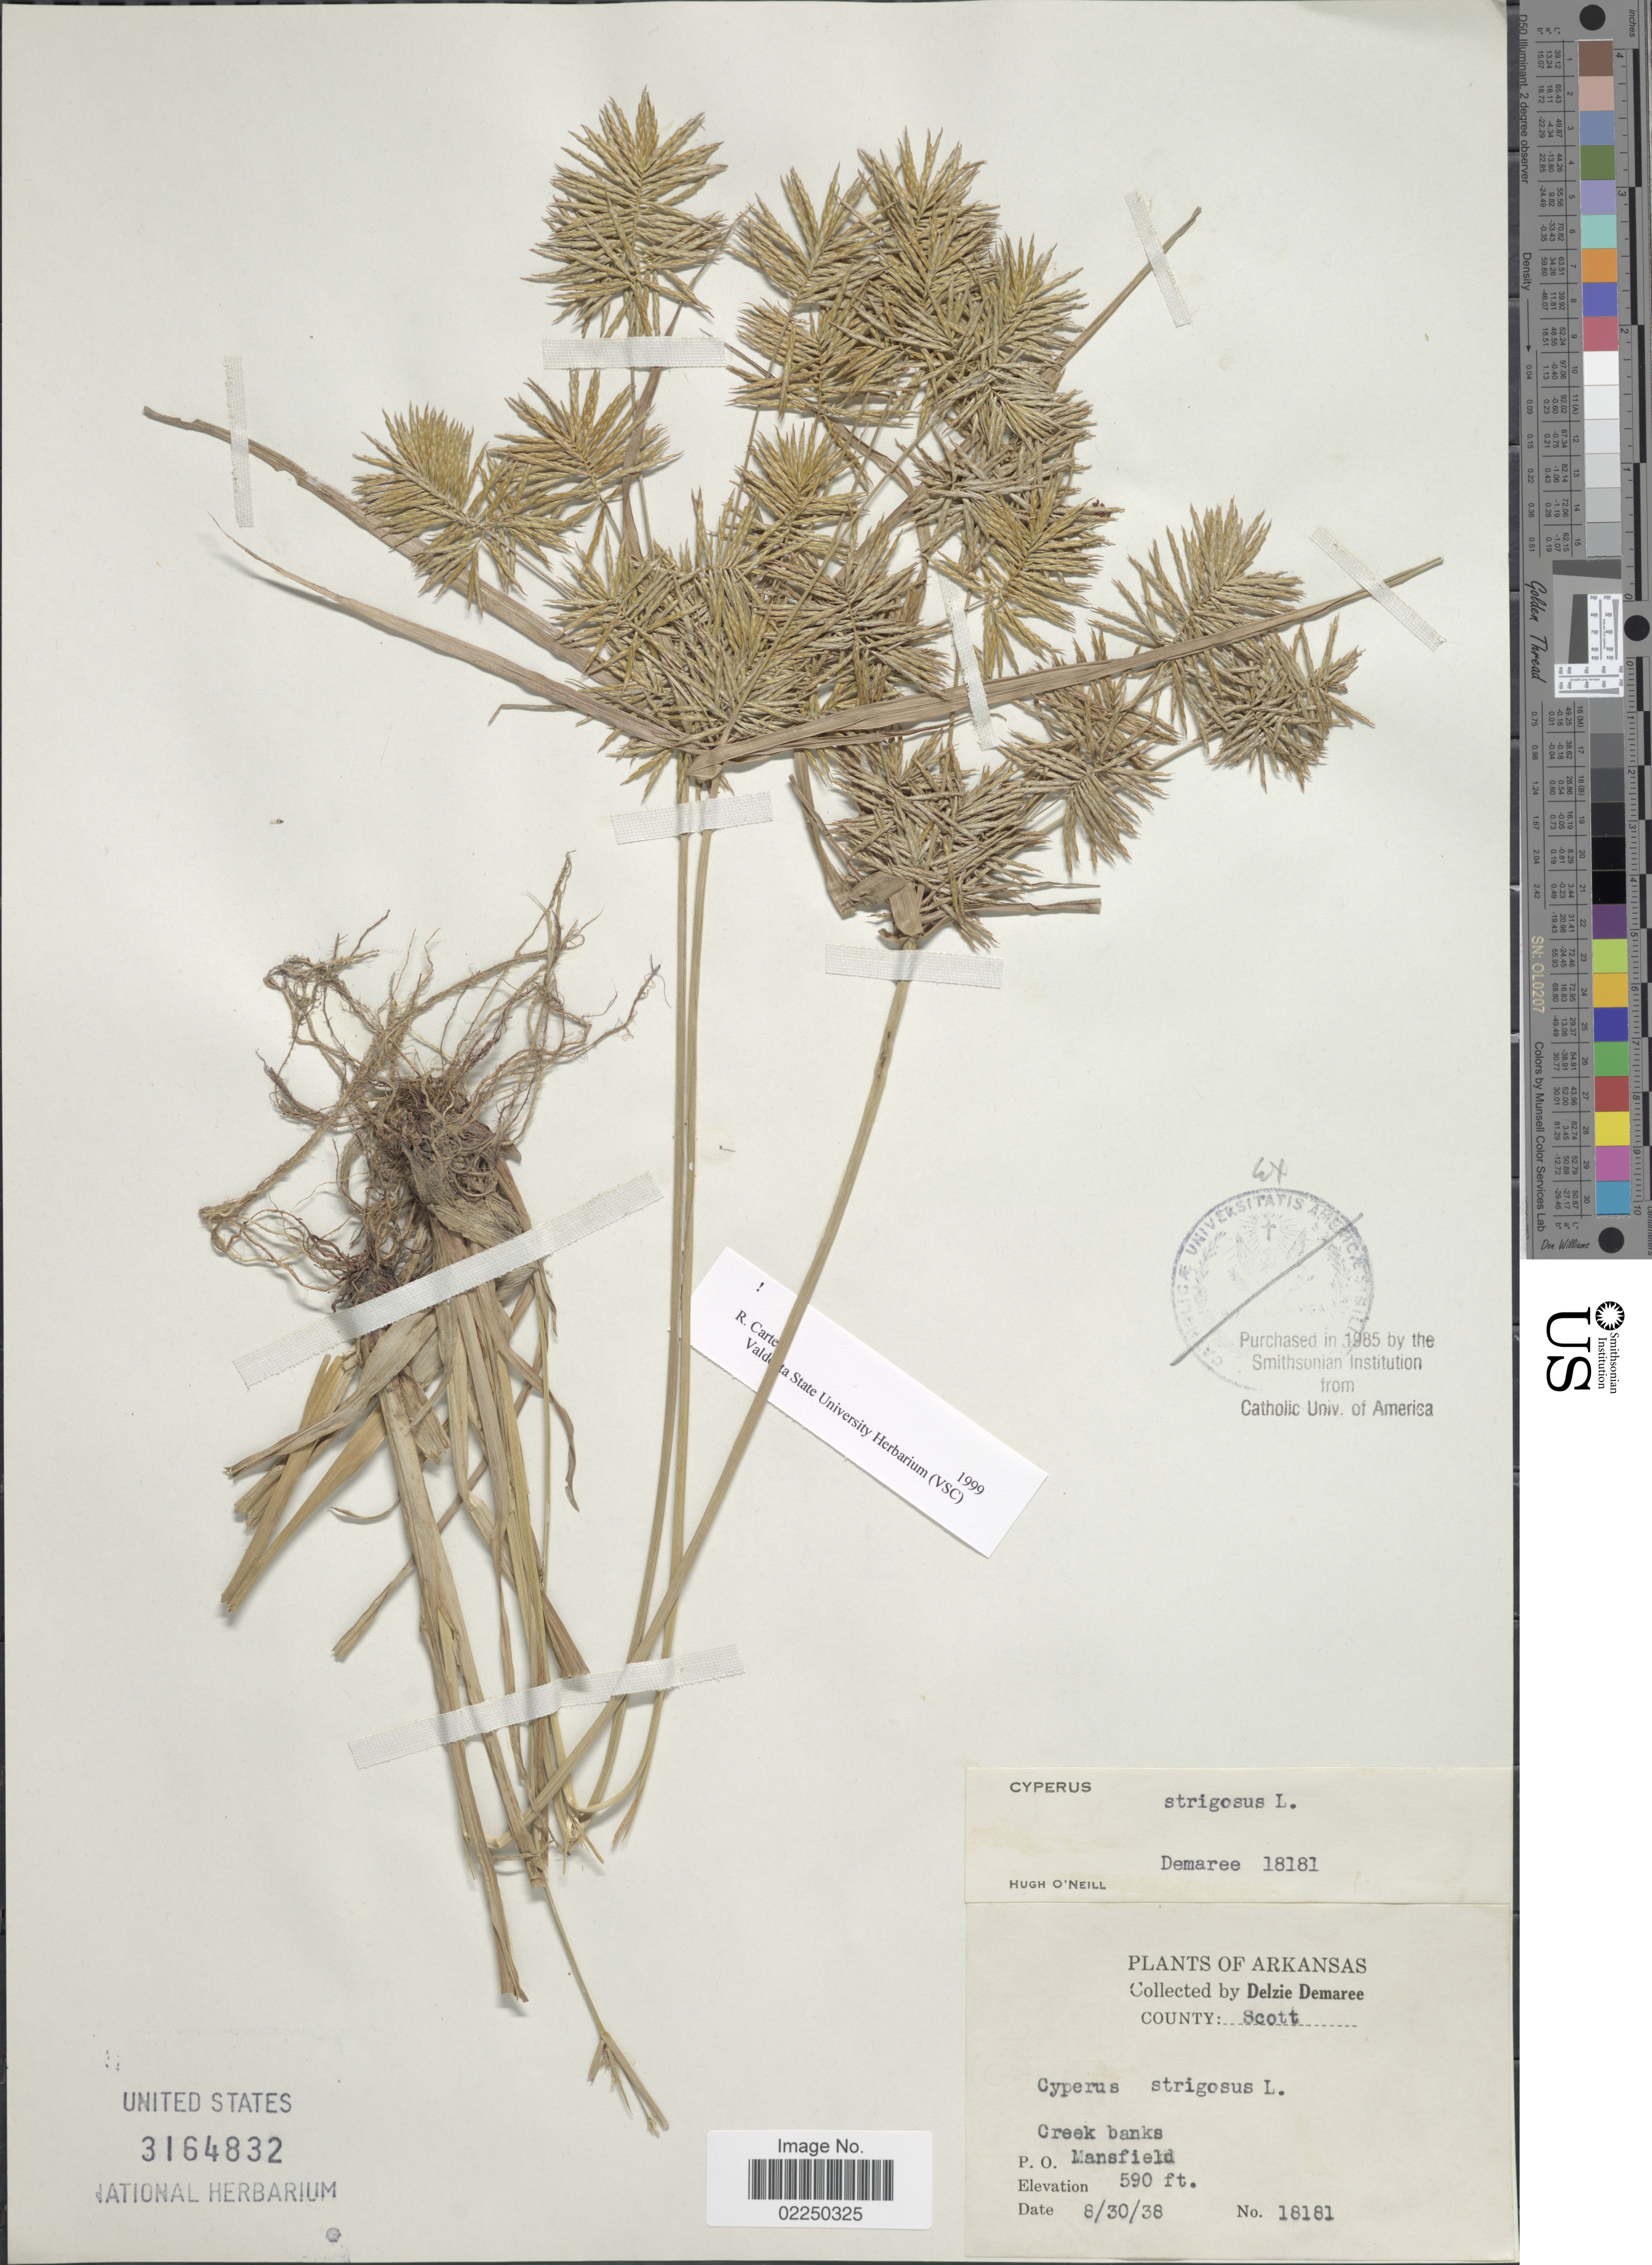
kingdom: Plantae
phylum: Tracheophyta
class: Liliopsida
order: Poales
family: Cyperaceae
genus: Cyperus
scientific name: Cyperus strigosus L.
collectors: D. Demaree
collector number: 18181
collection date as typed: Transcribed d/m/y: 30/8/38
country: United States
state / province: Arkansas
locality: County: Scott, Creek banks, P.O. Mansfield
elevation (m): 180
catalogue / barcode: US 3164832